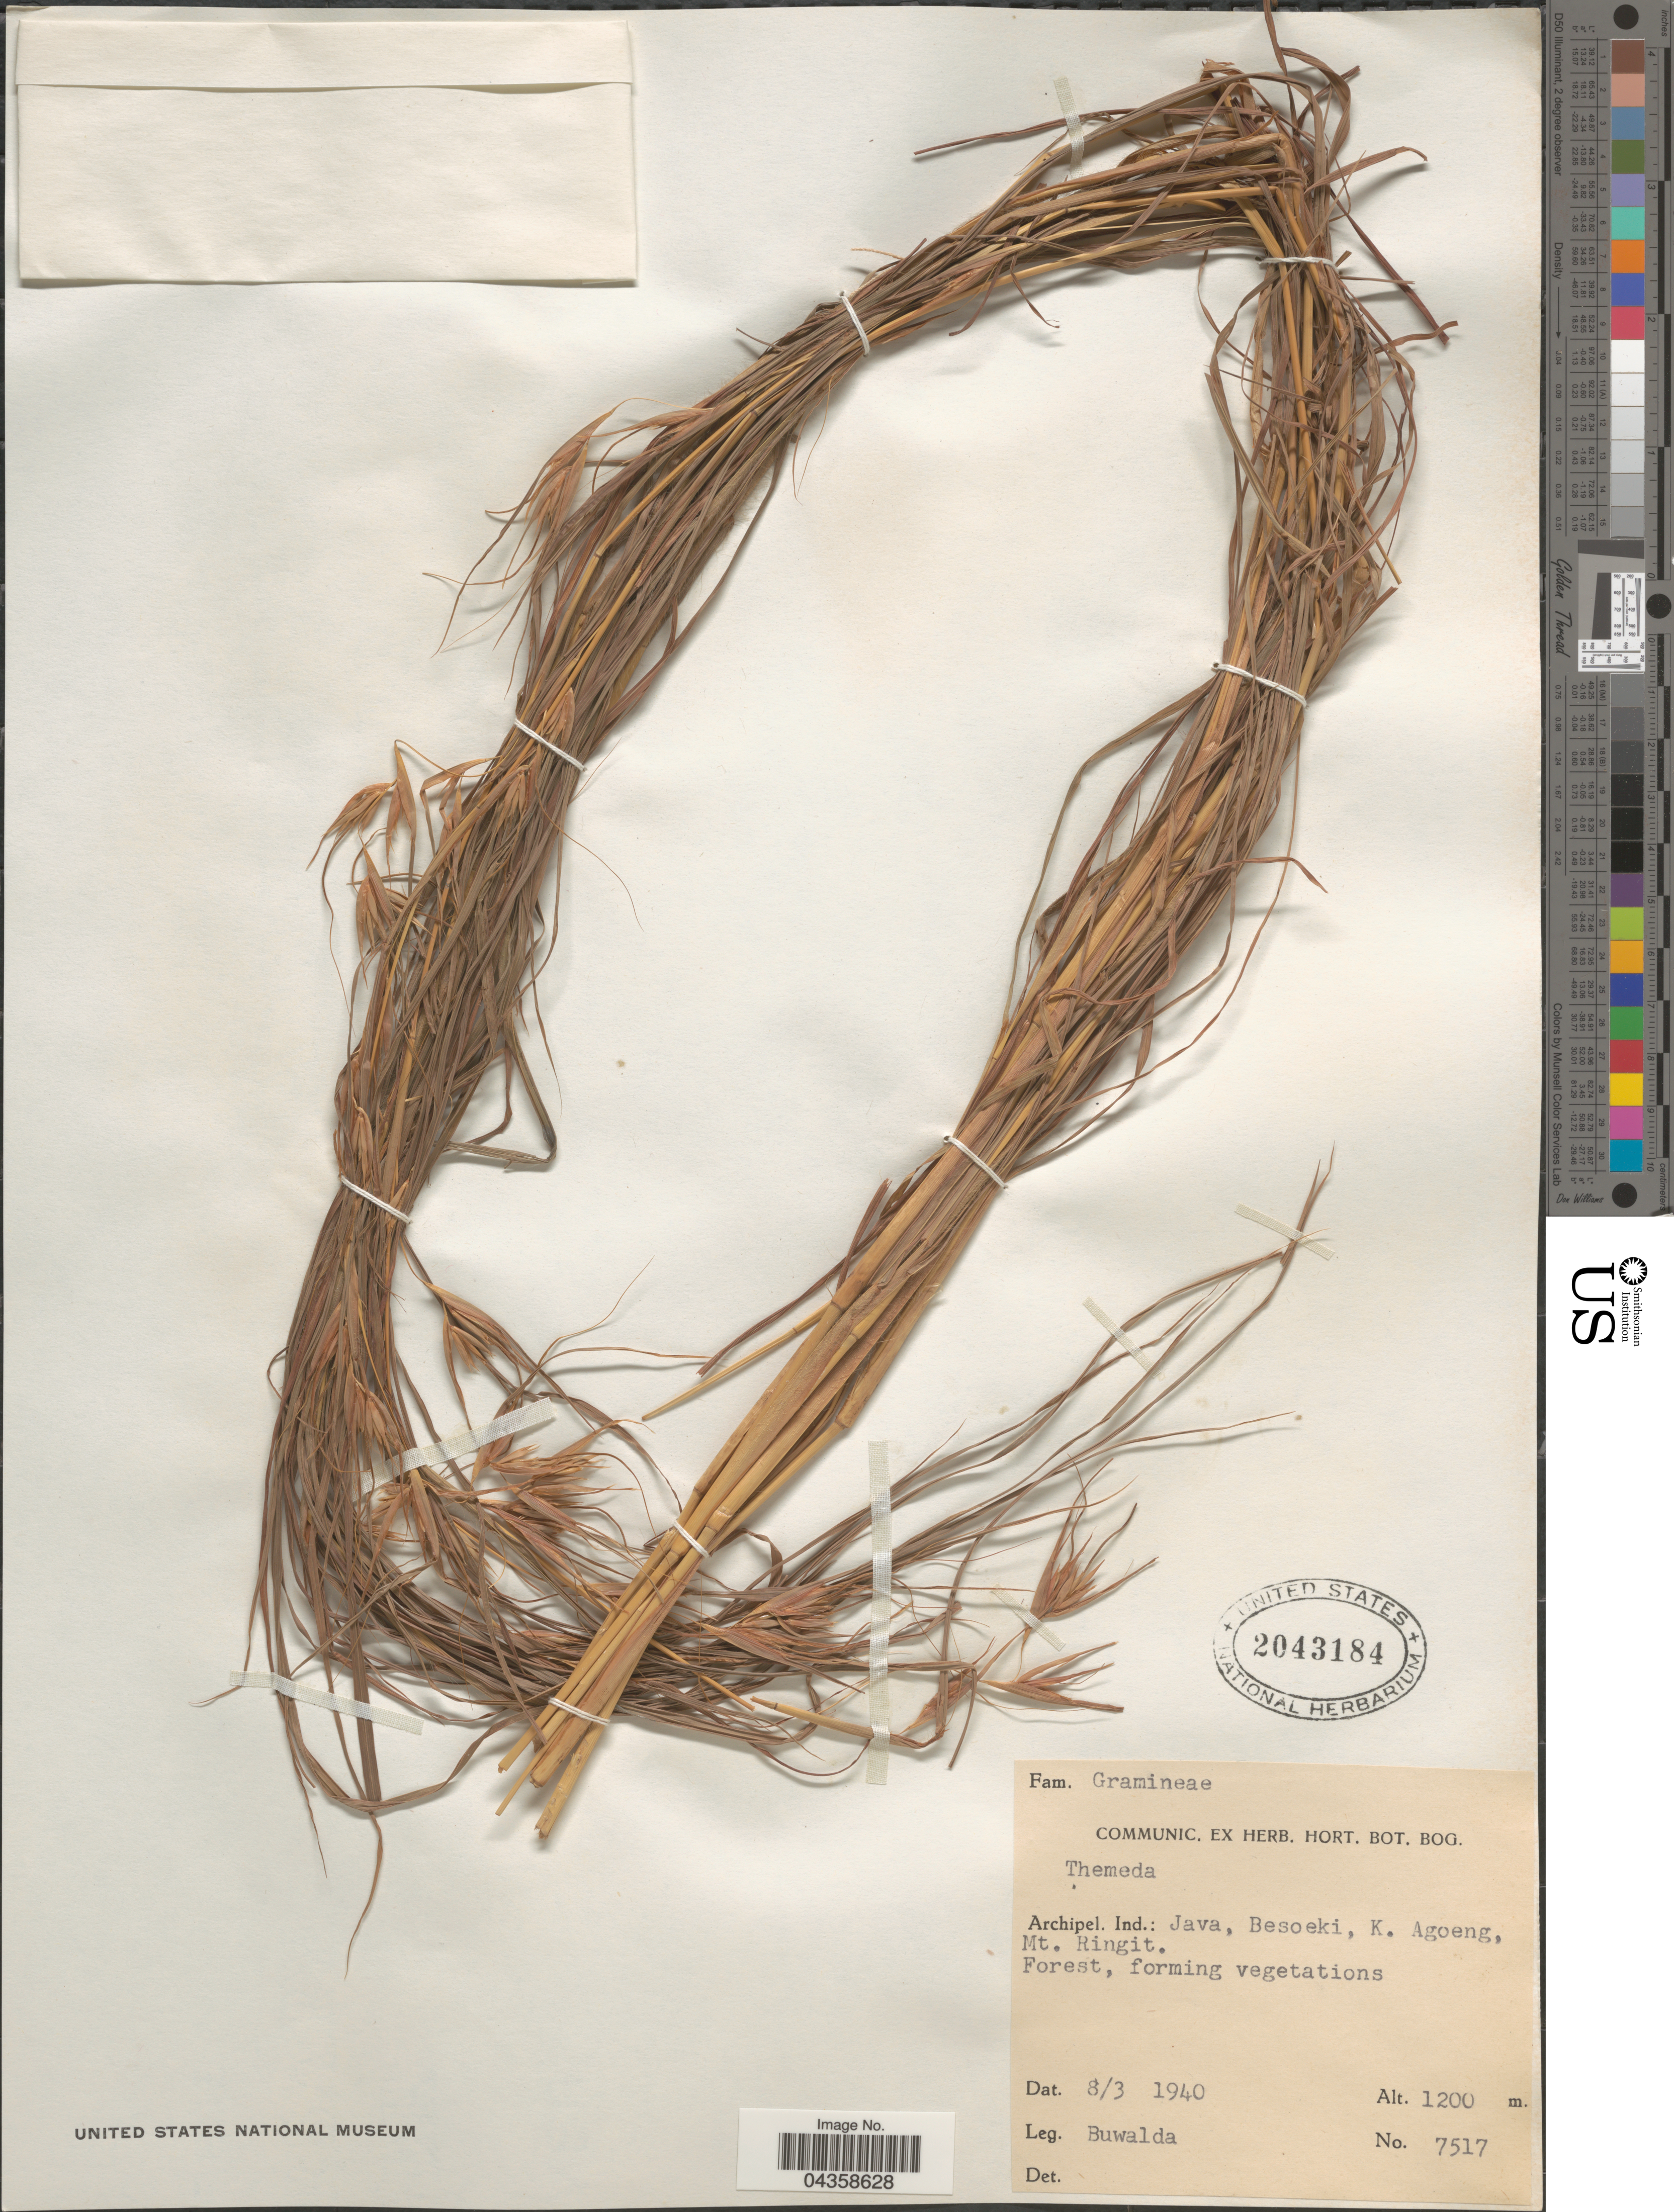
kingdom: Plantae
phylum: Tracheophyta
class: Liliopsida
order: Poales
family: Poaceae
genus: Themeda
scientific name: Themeda sp.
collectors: Buwalda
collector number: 7517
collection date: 1940-03-08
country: Indonesia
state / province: Java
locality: Archipel. Ind.: Java, Besoeki, K. Agoeng, Mt. Ringit.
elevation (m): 1200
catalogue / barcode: US 2043184